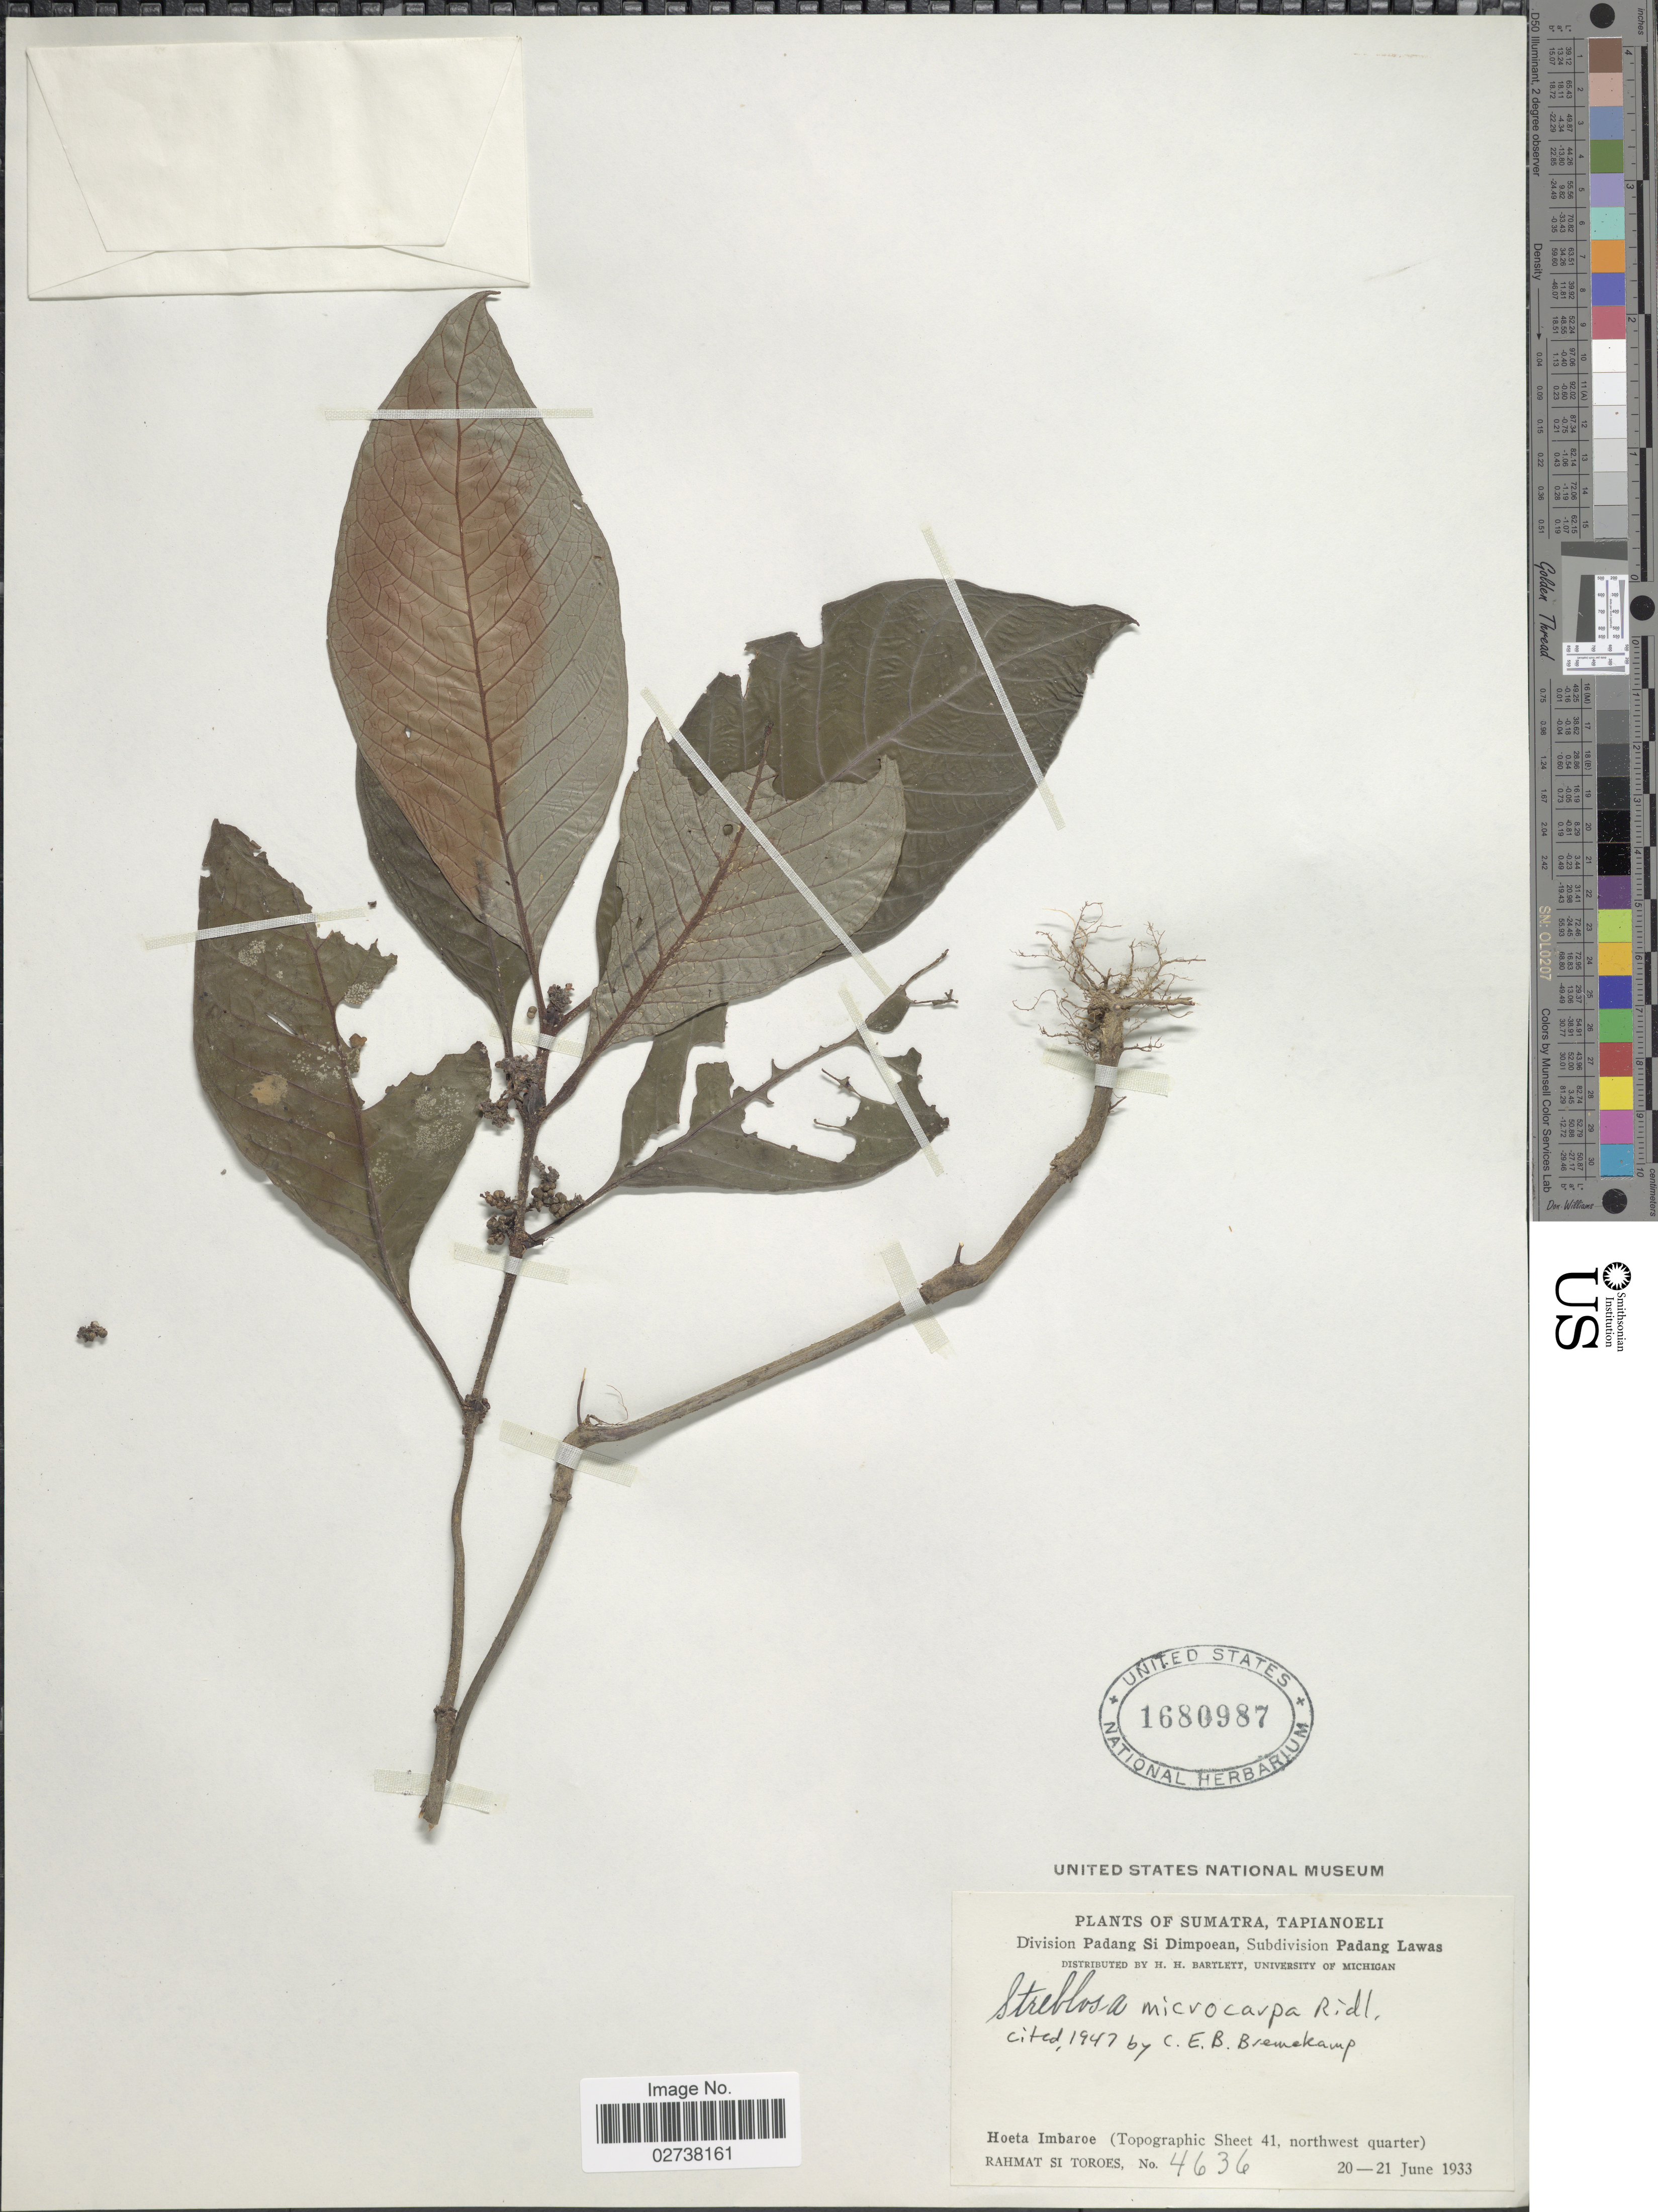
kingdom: Plantae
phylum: Tracheophyta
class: Magnoliopsida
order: Gentianales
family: Rubiaceae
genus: Streblosa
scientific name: Streblosa microcarpa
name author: Ridl.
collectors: Rahmat Si Boeea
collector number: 4636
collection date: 1933-06-20/1933-06-21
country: Indonesia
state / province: Sumatra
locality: Tapianoeli, Division Padang Si Dimpoean, Subdivision Padang Lawas, Hoeta Imbaroe (Topographic Sheet 41, northwest quarter)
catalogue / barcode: US 1680987